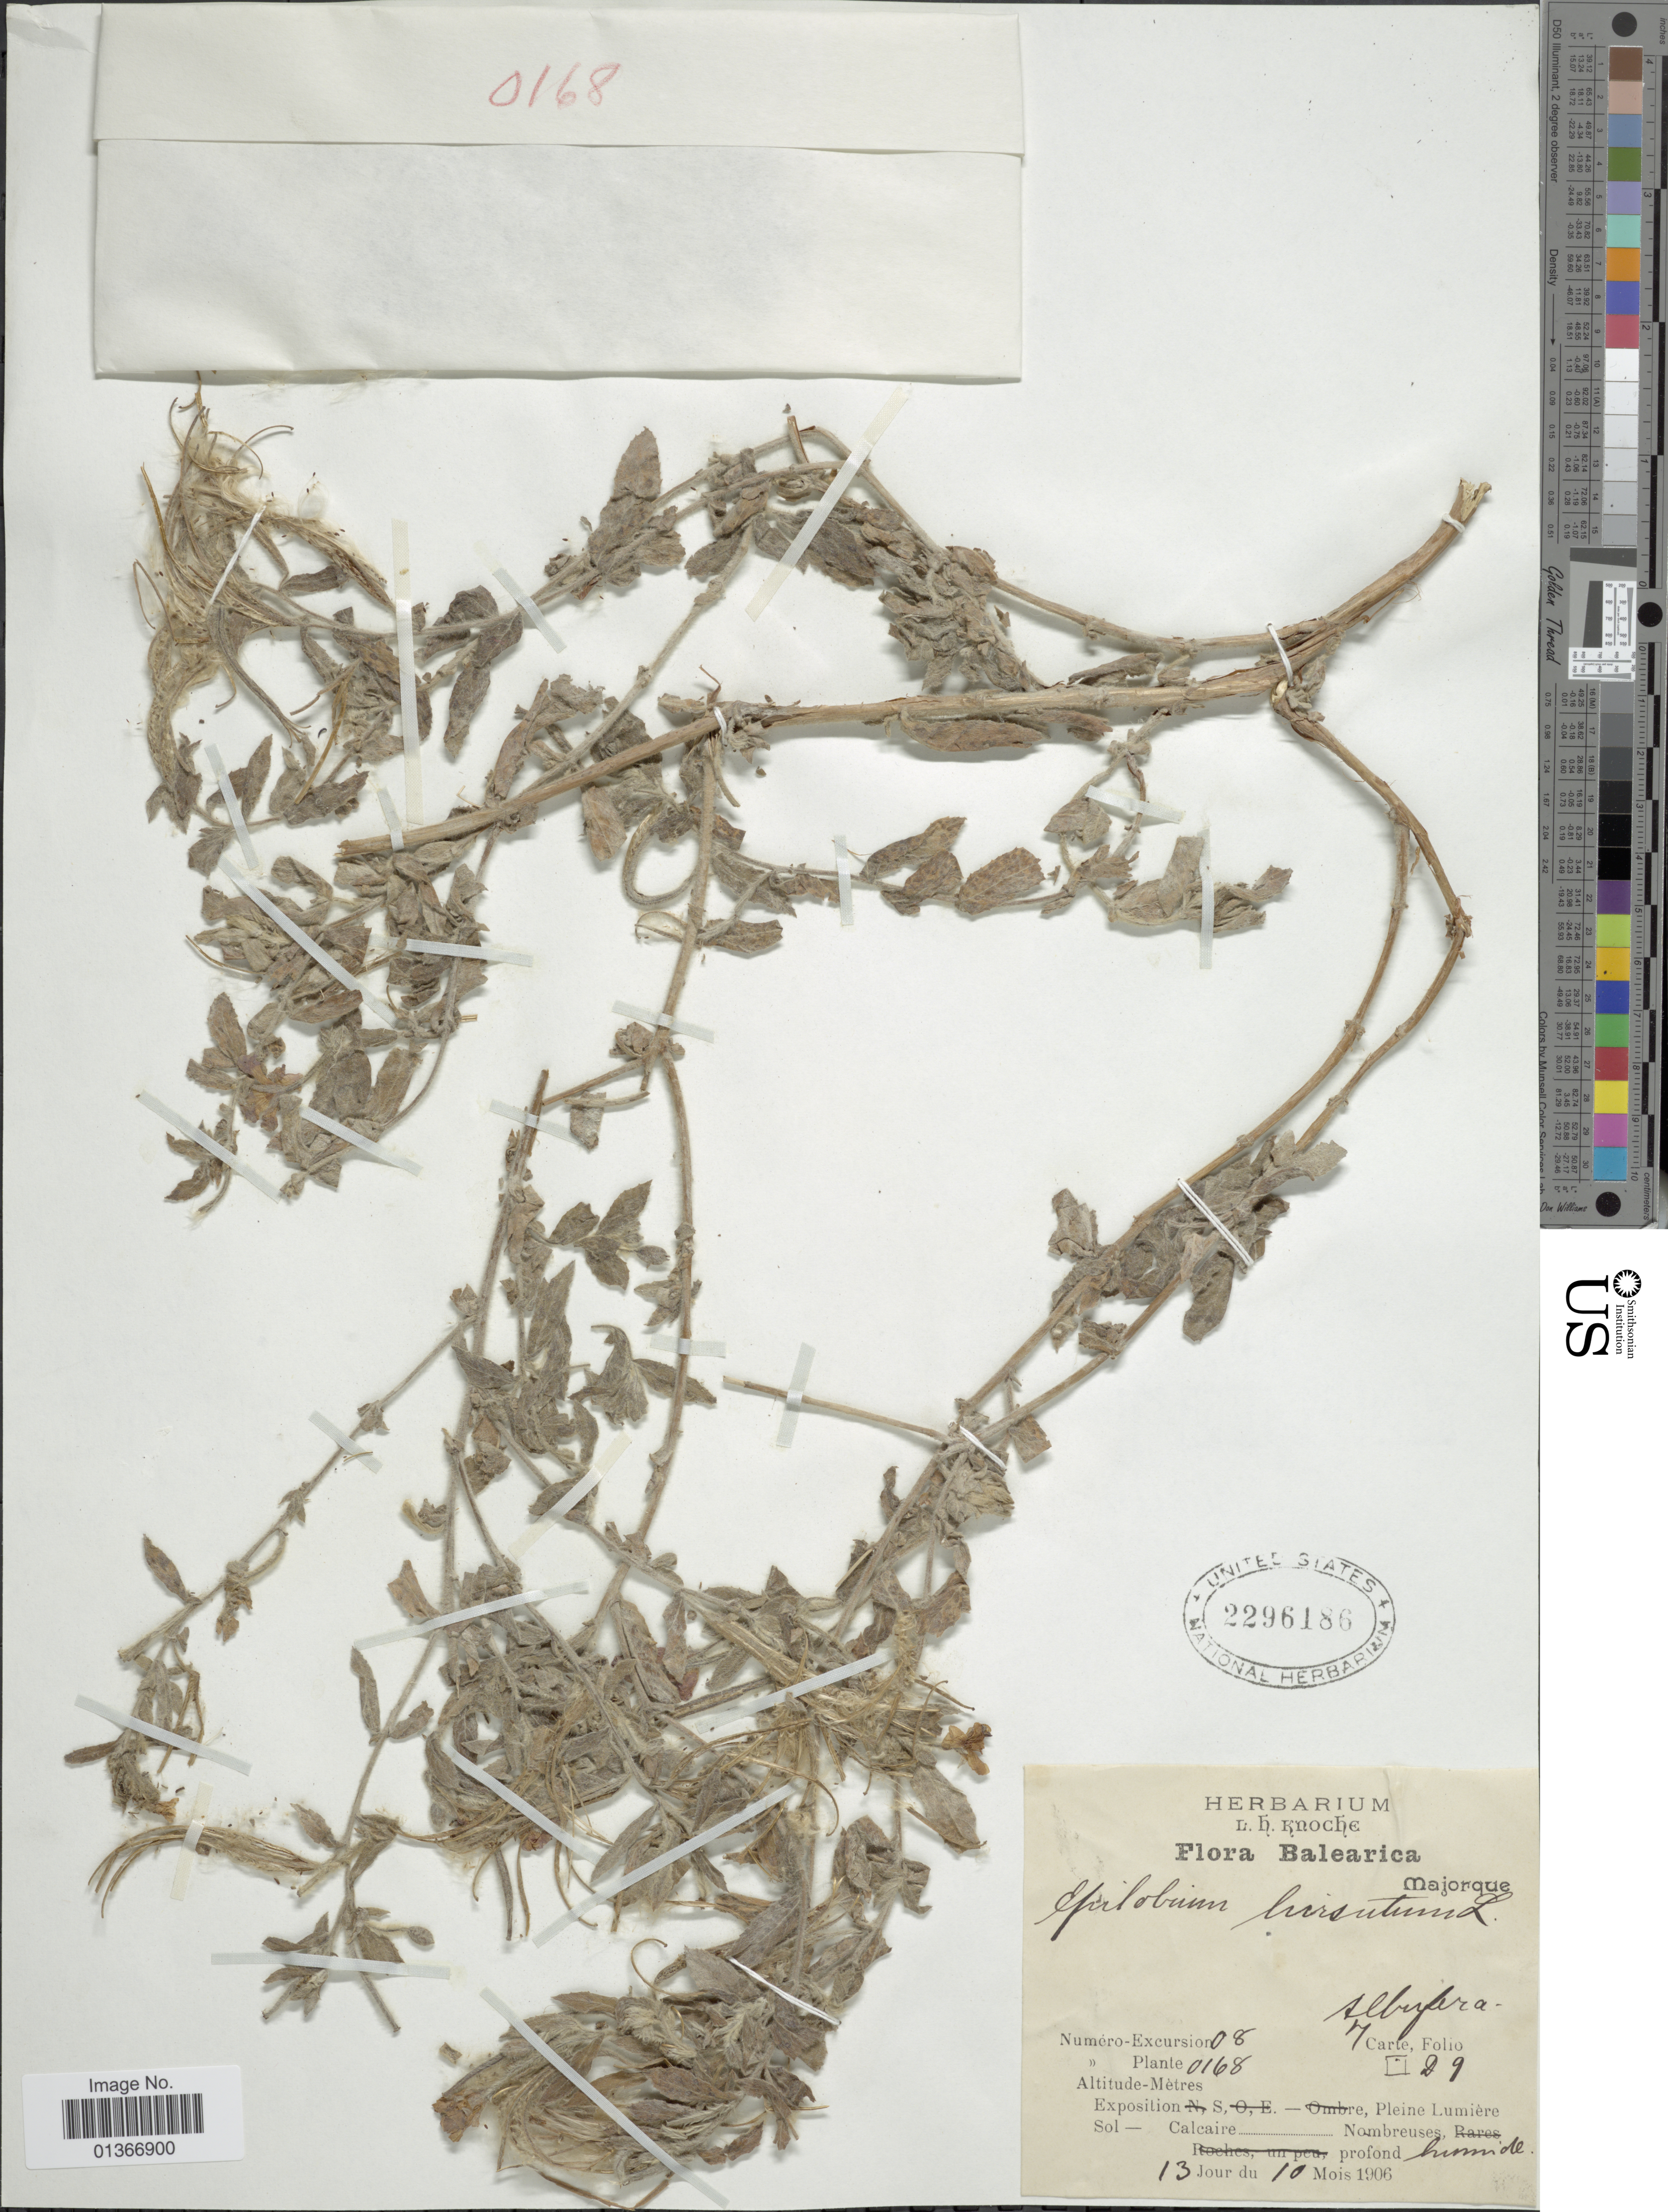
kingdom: Plantae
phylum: Tracheophyta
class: Magnoliopsida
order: Myrtales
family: Onagraceae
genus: Epilobium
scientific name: Epilobium hirsutum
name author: L.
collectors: ex herb. L. H. Knoche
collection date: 1906-10-13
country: Spain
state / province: Islas Baleares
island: Balearic Is.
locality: Balearica, Majorque, Albufera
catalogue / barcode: US 2296186